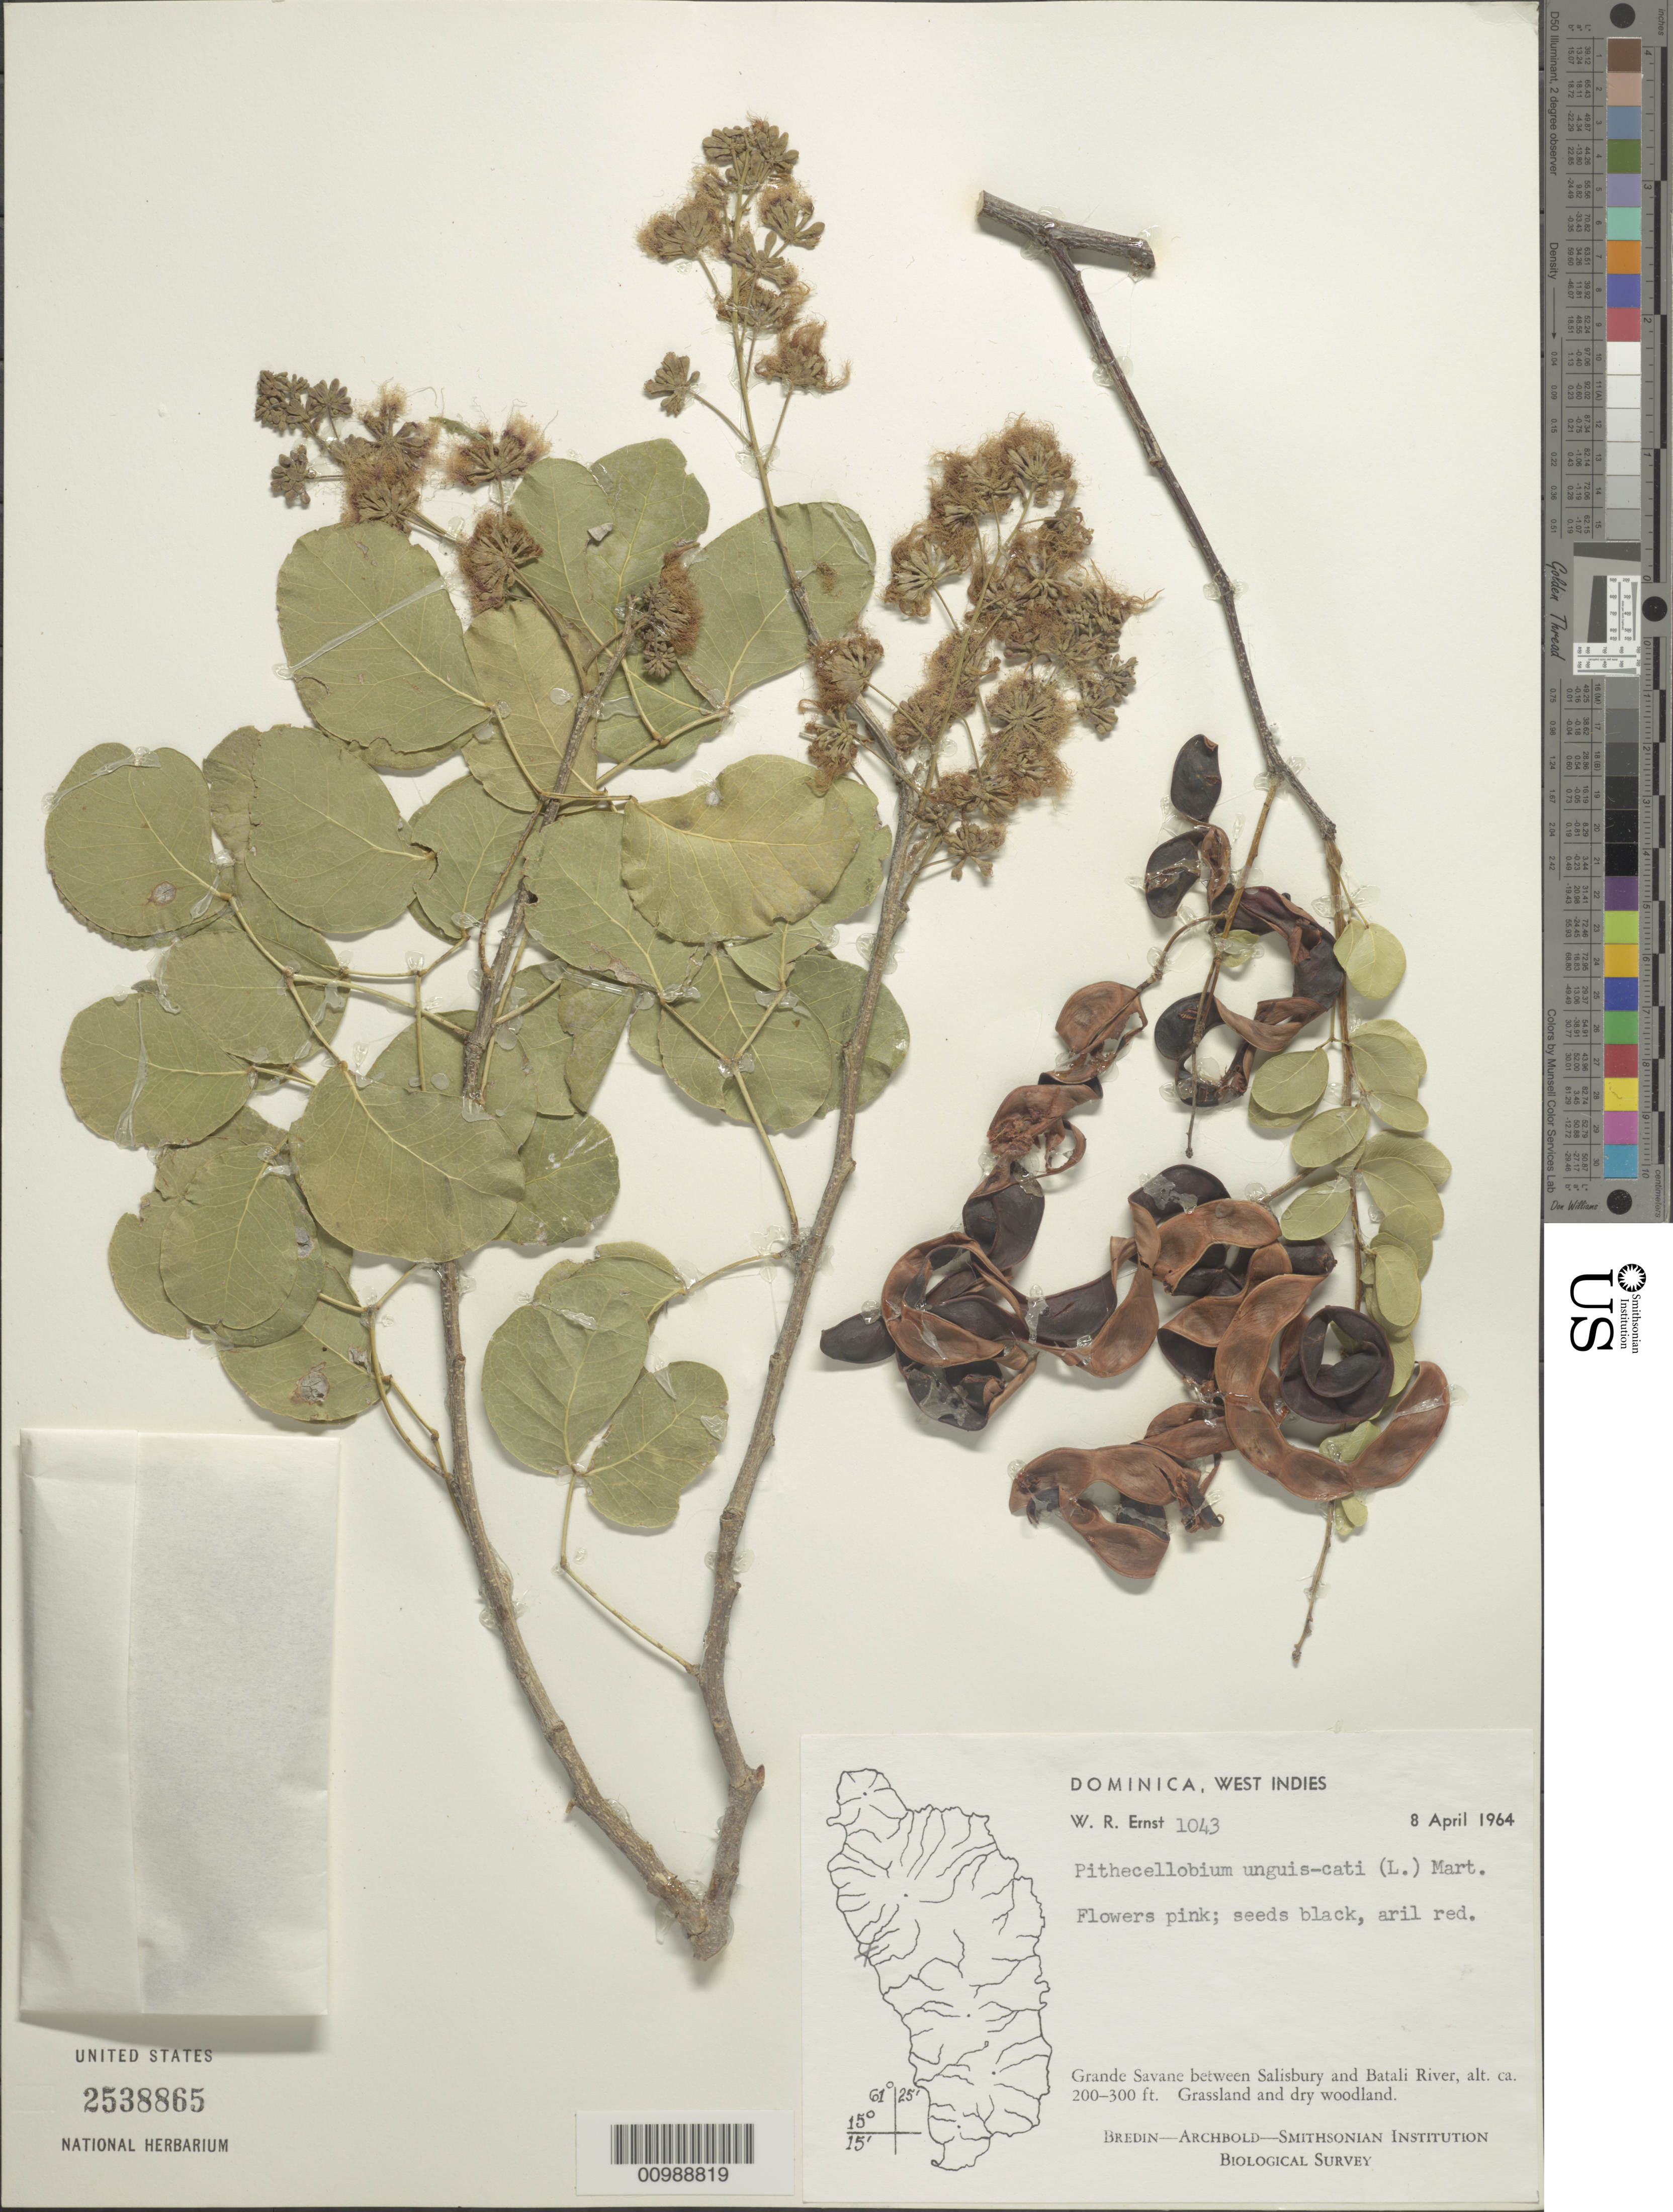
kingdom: Plantae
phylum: Tracheophyta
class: Magnoliopsida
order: Fabales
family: Fabaceae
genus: Pithecellobium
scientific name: Pithecellobium unguis-cati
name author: (L.) Benth.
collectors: W. R. Ernst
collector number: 1043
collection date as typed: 08 Apr 1964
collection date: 1964-04-08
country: Dominica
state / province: St. Joseph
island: Dominica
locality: Grande Savane between Salisbury and Batali River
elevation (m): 61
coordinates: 0 N, 0 E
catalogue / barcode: US 2538865